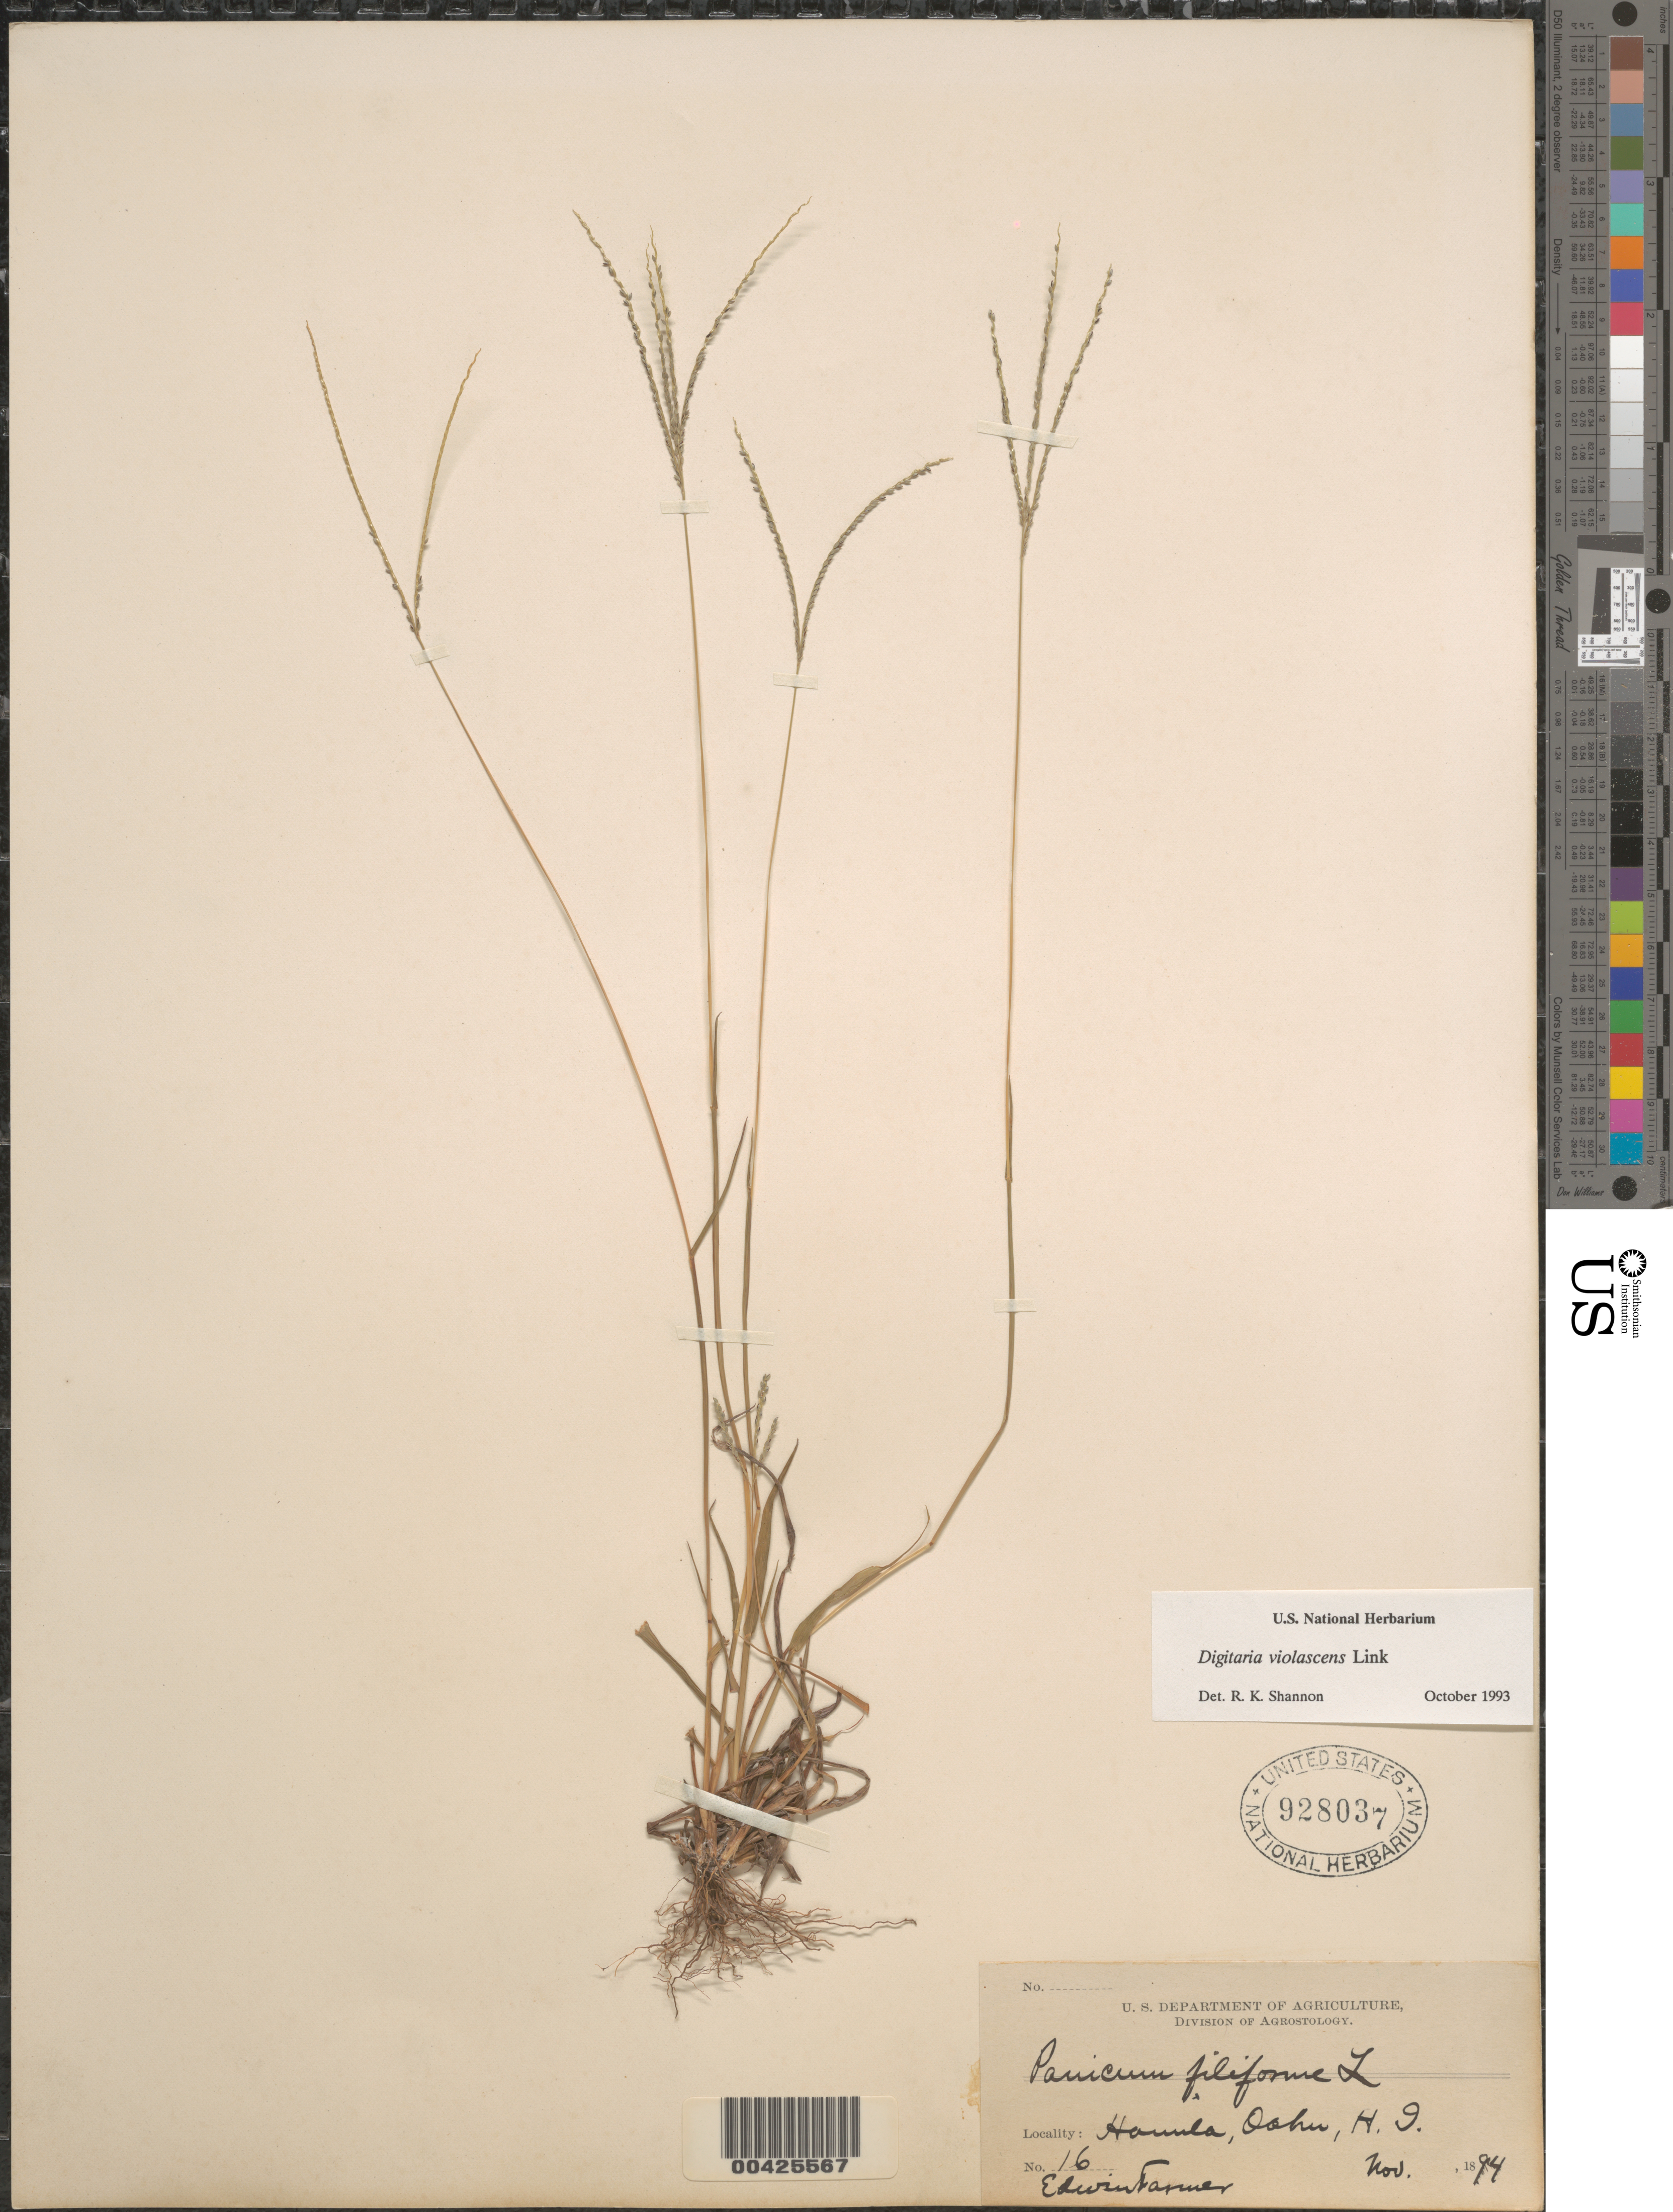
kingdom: Plantae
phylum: Tracheophyta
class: Liliopsida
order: Poales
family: Poaceae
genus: Digitaria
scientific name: Digitaria violascens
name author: Link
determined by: Shannon, R. K., (UNITED STATES)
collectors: E. Farmer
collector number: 16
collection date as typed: Nov 1894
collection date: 1894-11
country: United States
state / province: Hawaii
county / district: Honolulu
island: Oahu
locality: Hauula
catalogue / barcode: US 928037